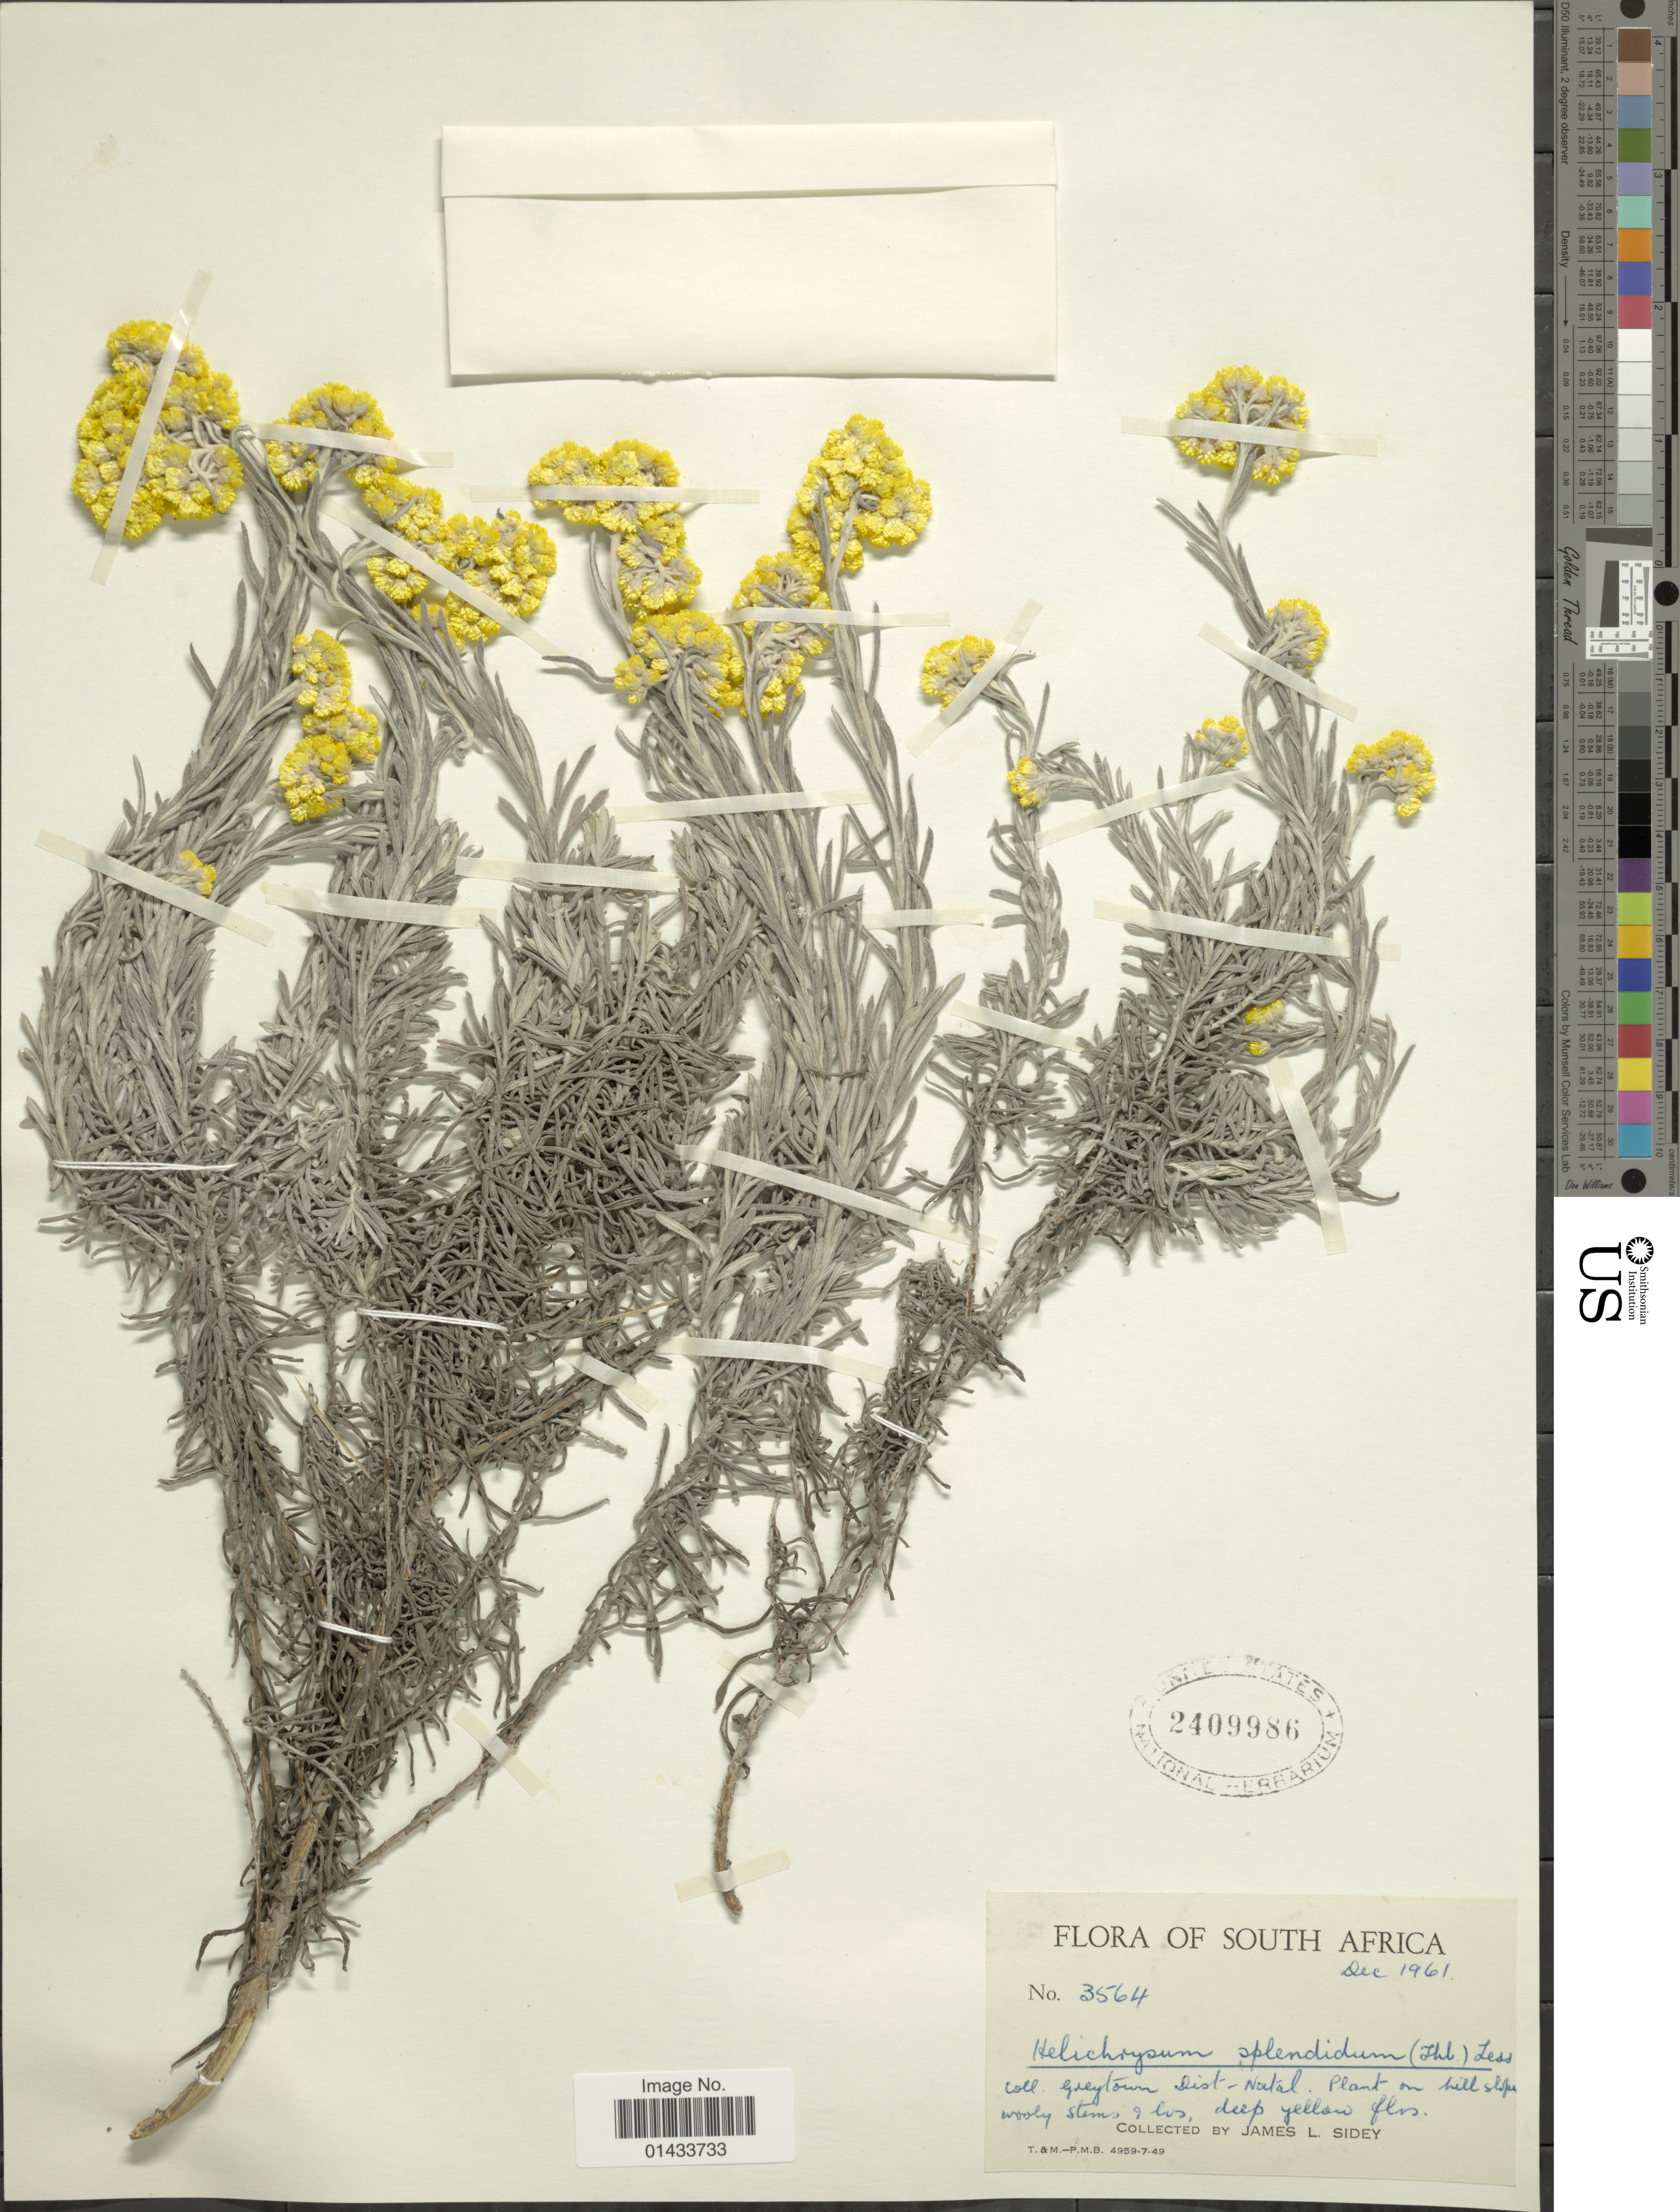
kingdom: Plantae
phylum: Tracheophyta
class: Magnoliopsida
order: Asterales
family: Asteraceae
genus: Helichrysum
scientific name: Helichrysum splendidum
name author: (Thunb.) Less.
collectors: J. L. Sidey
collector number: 3564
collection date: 1961-12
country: South Africa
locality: Greytown Dist-Natal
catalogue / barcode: US 2409986